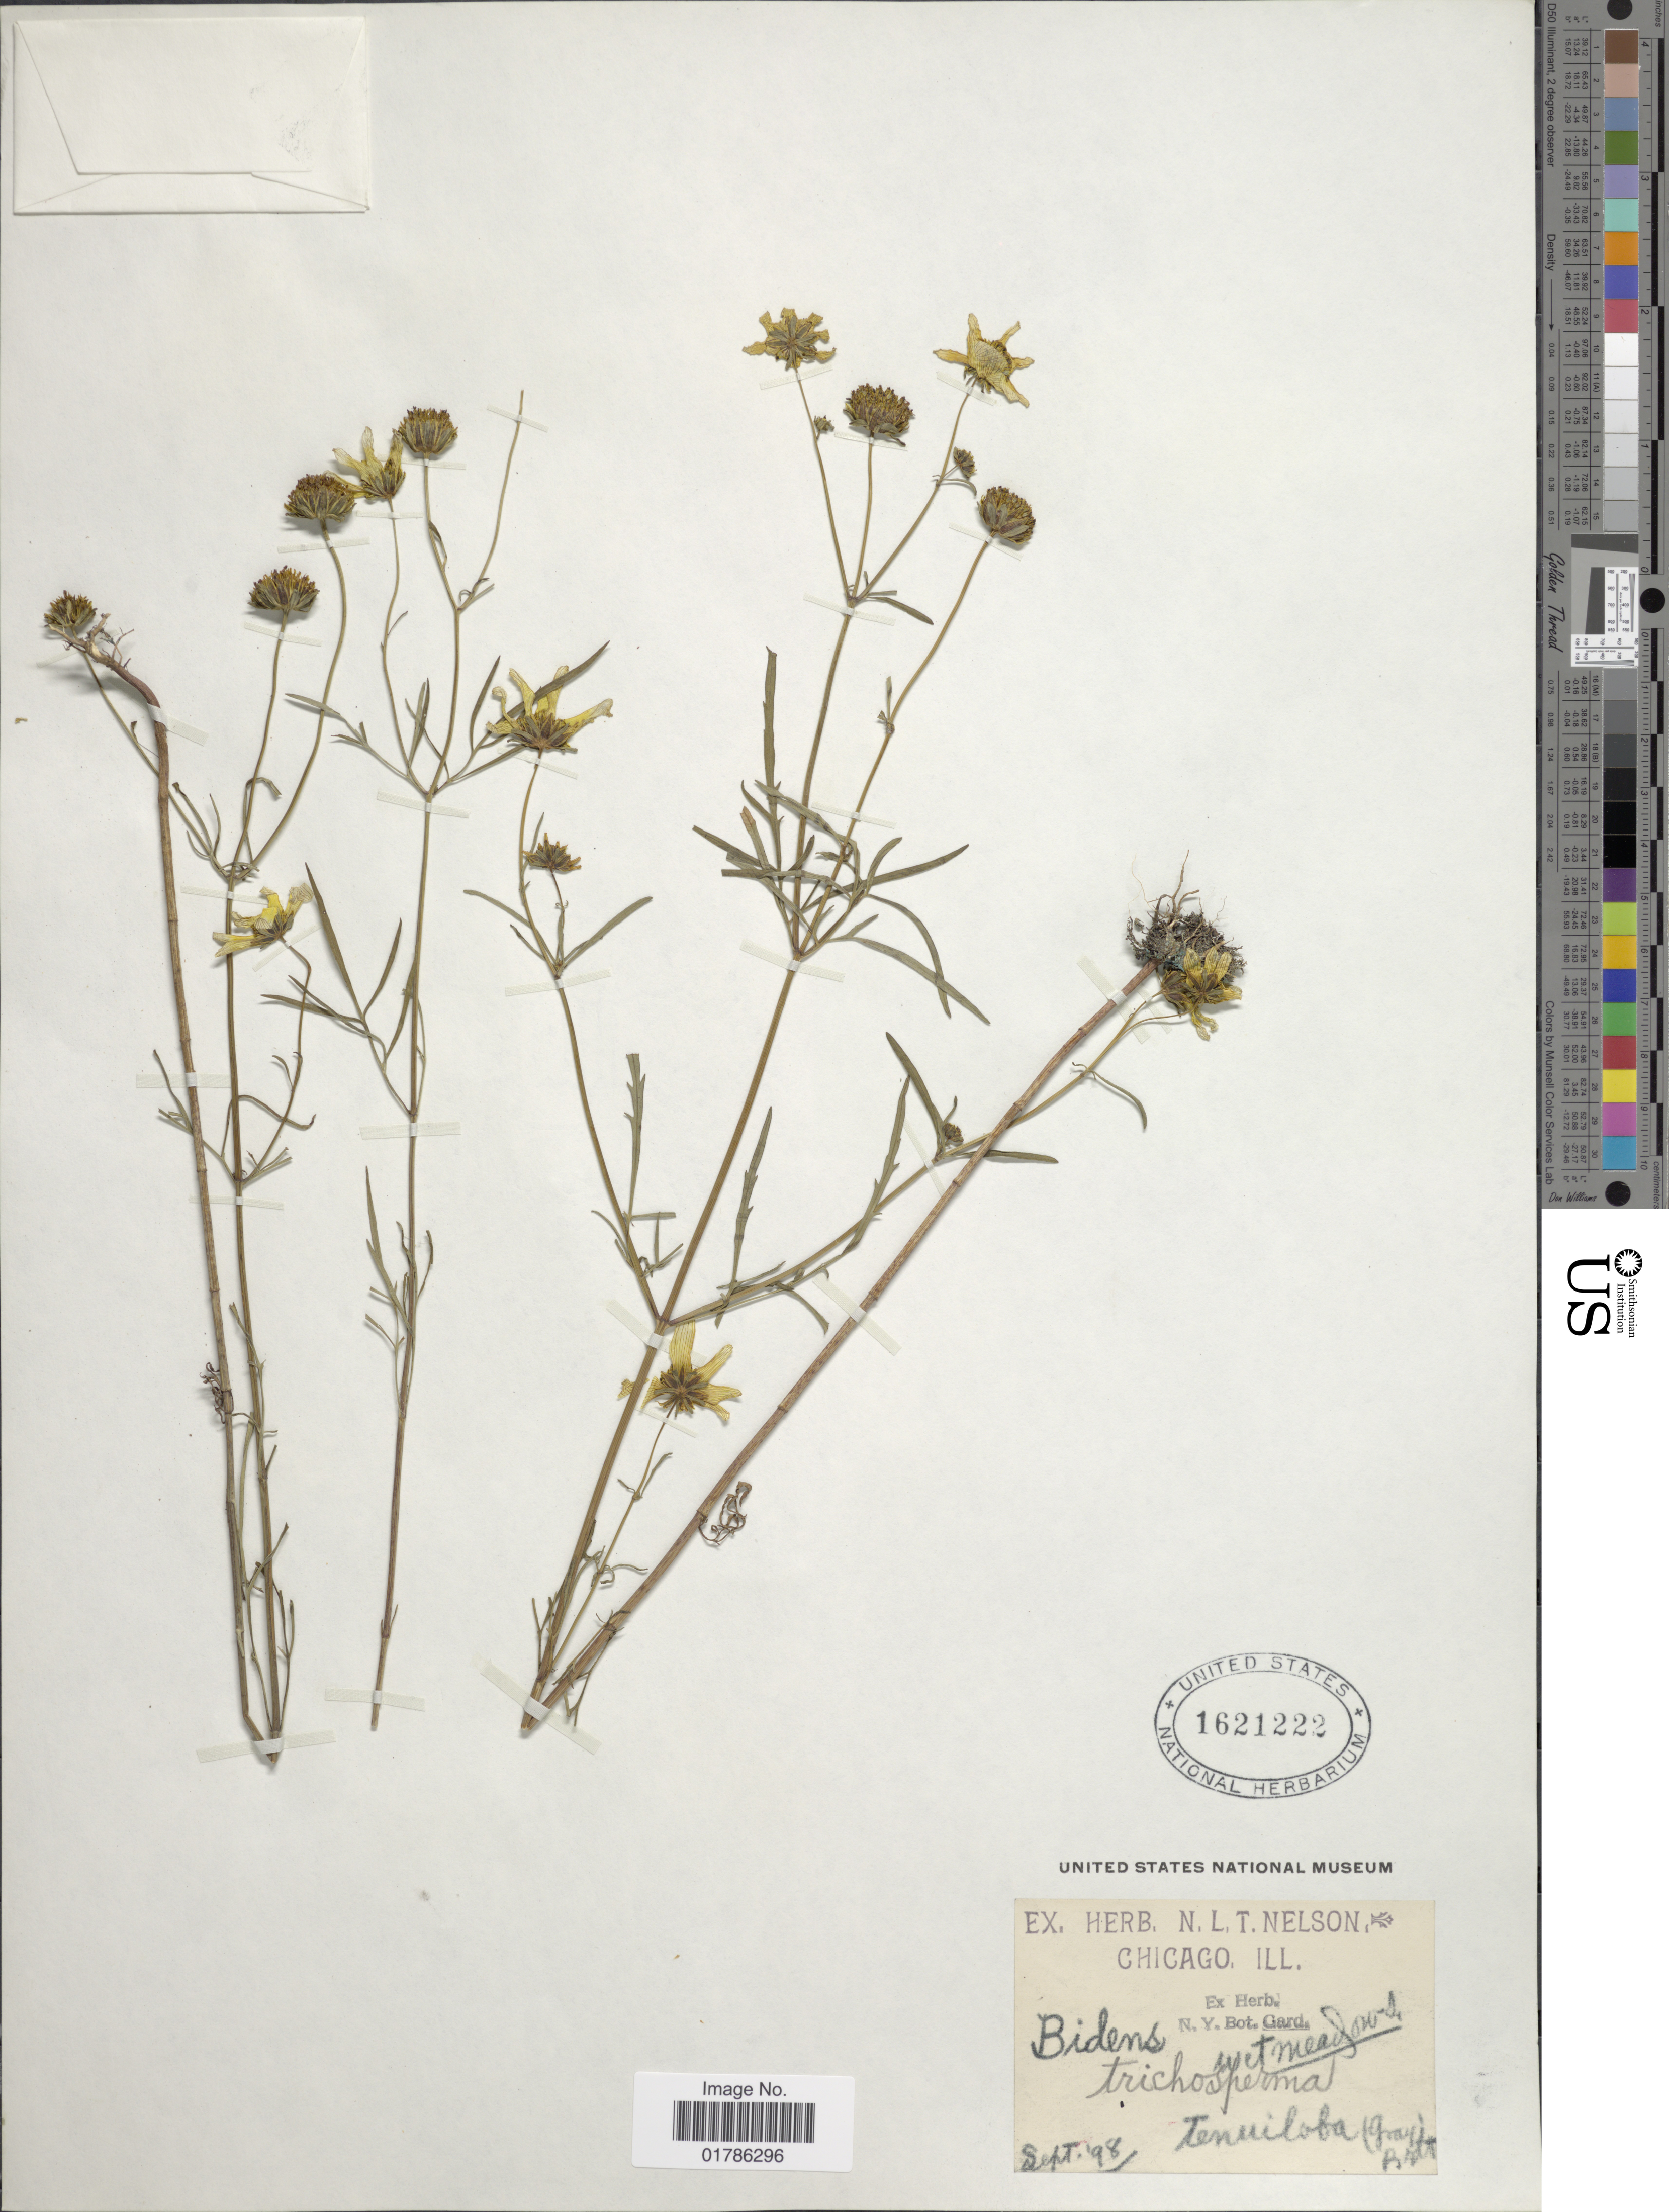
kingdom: Plantae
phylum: Tracheophyta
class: Magnoliopsida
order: Asterales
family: Asteraceae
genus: Bidens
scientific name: Bidens coronata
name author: (L.) Britton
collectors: ex herb. N. L. T. Nelson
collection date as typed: Transcribed d/m/y: /9/98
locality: Tenuiloba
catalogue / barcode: US 1621222